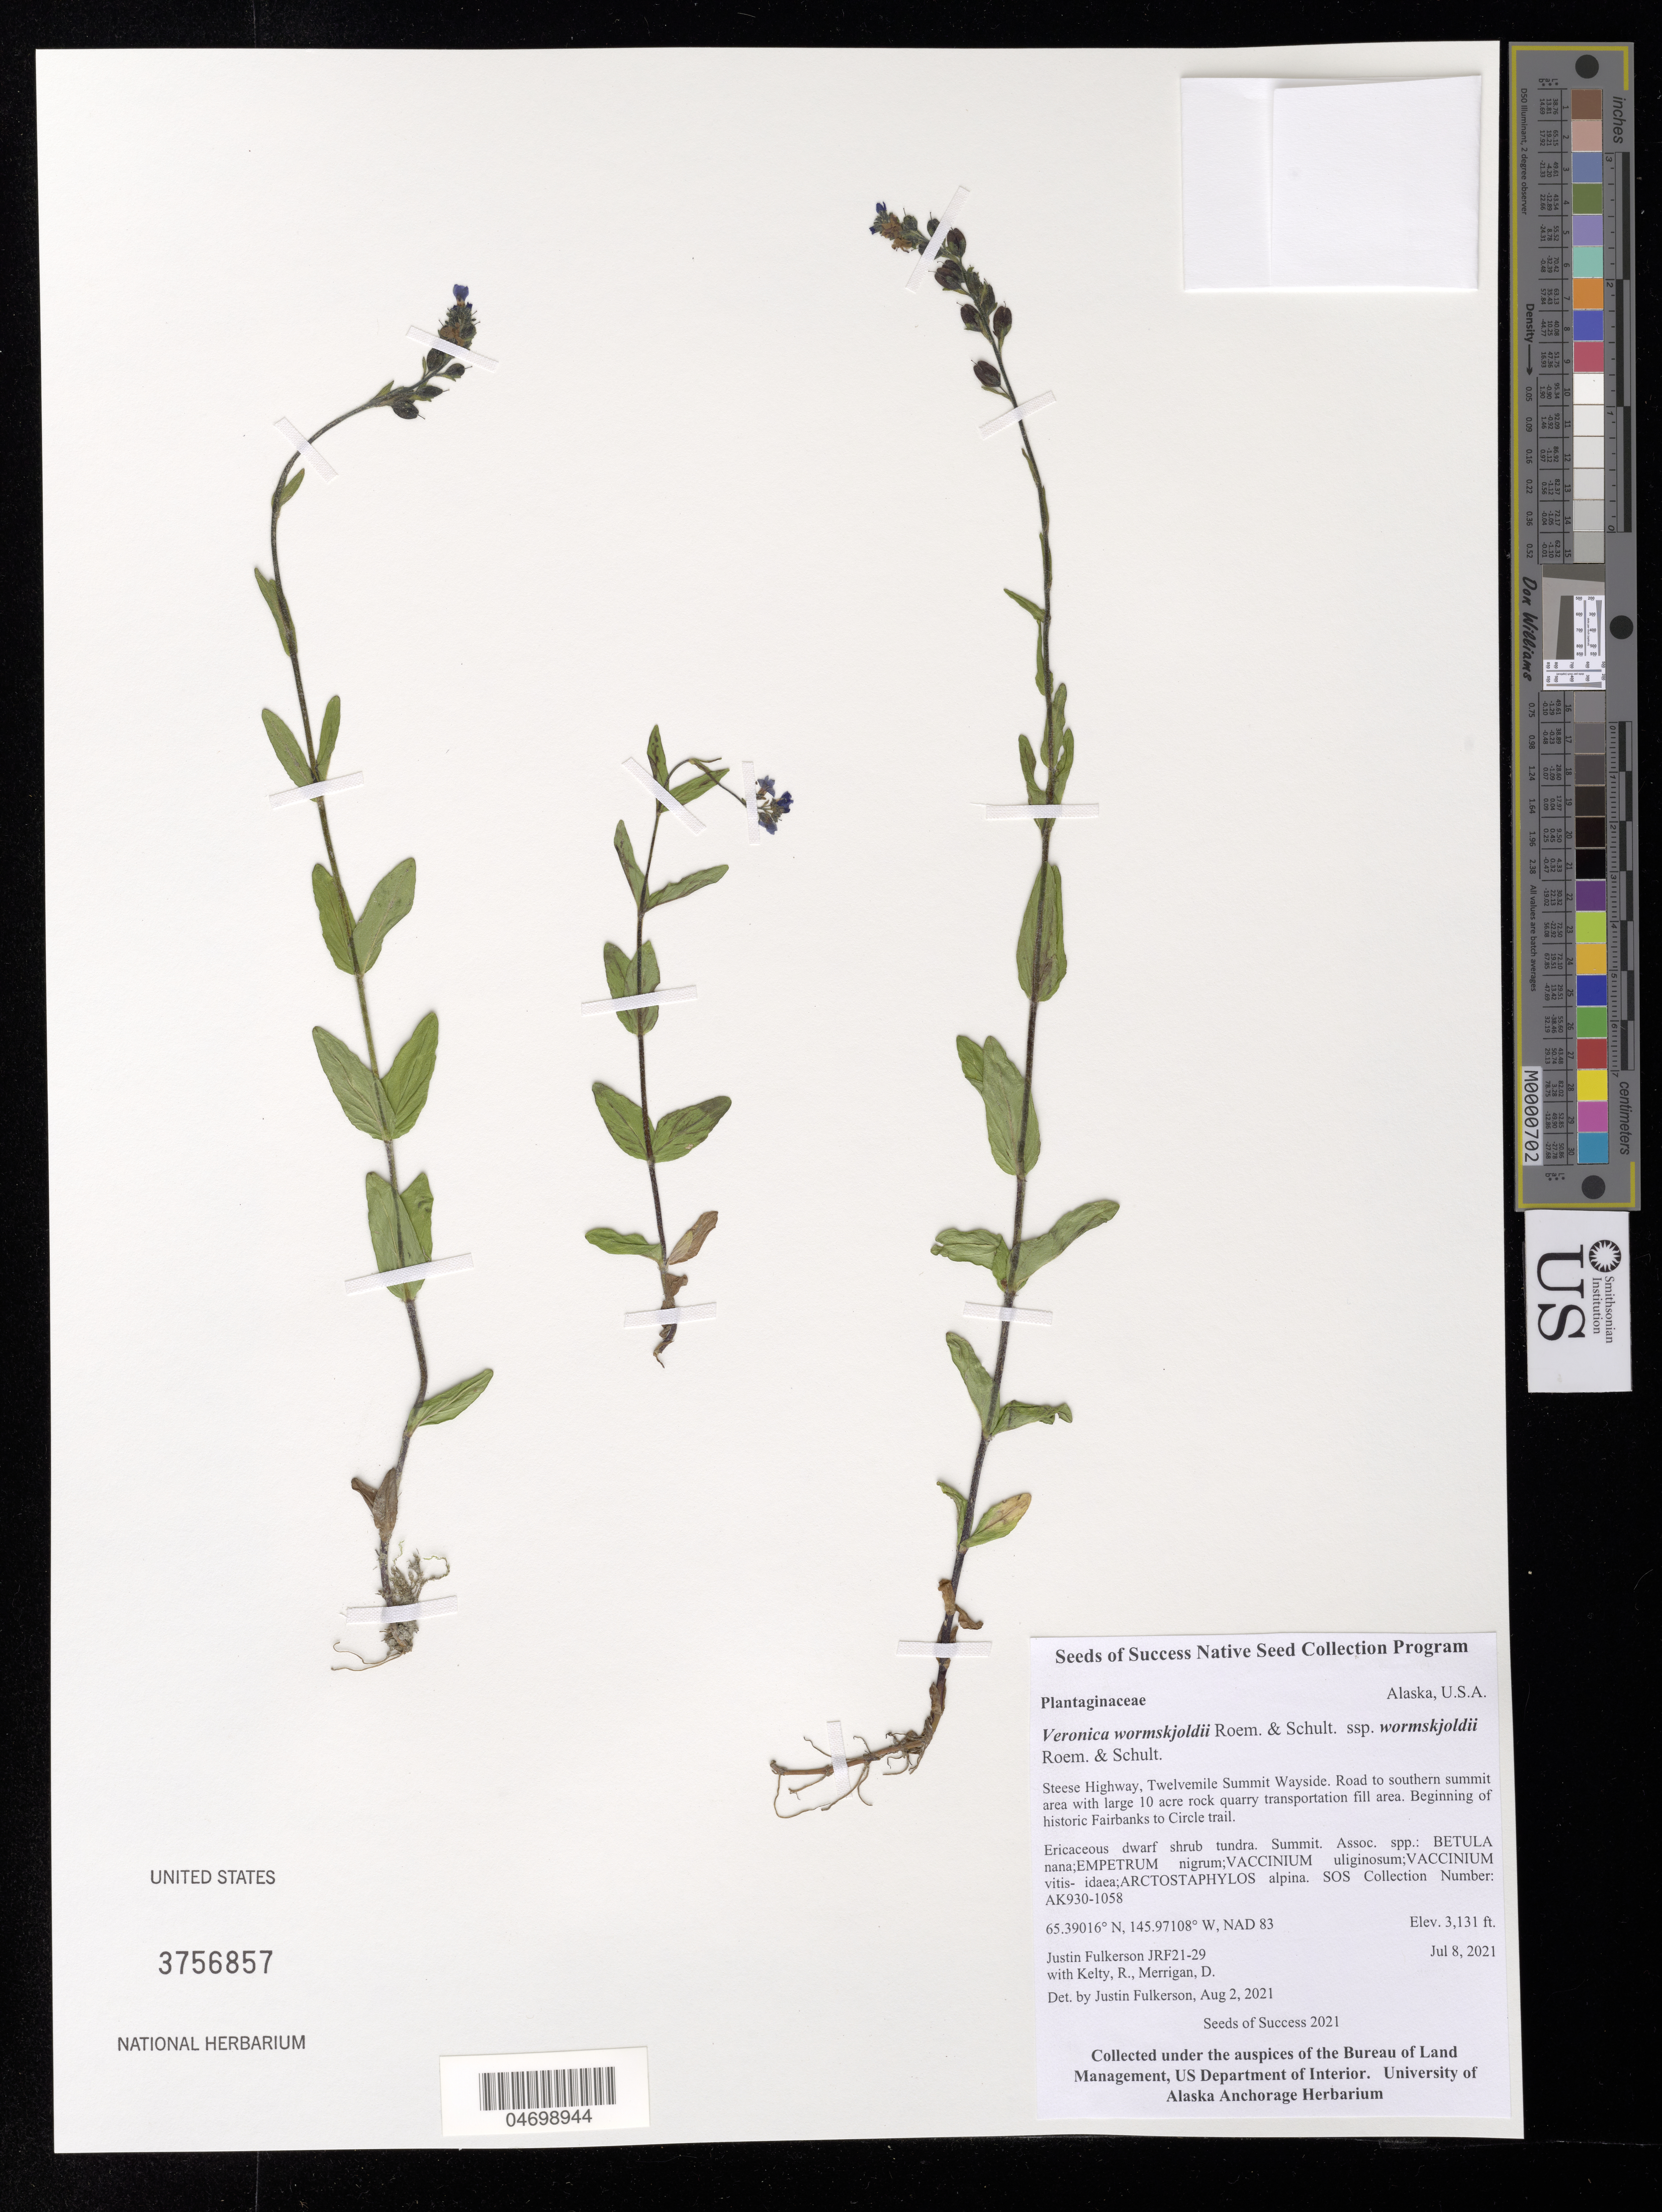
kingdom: Plantae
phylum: Tracheophyta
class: Magnoliopsida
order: Lamiales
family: Plantaginaceae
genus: Veronica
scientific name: Veronica wormskjoldii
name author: Roem. & Schult.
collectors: J. Fulkerson, R. Kelty & D. Merrigan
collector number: AK930-1058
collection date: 2021-07-08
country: United States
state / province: Alaska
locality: Steese Hwy, 12 mile summit wayside. Beginning of historic Fairbanks to Circle trail.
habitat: Ericaceous dwarf shrub tundra. Summit. With Betula nana, Empetrum nigrum, Vaccinium vitis-idaea, etc.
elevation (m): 954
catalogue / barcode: US 3756857